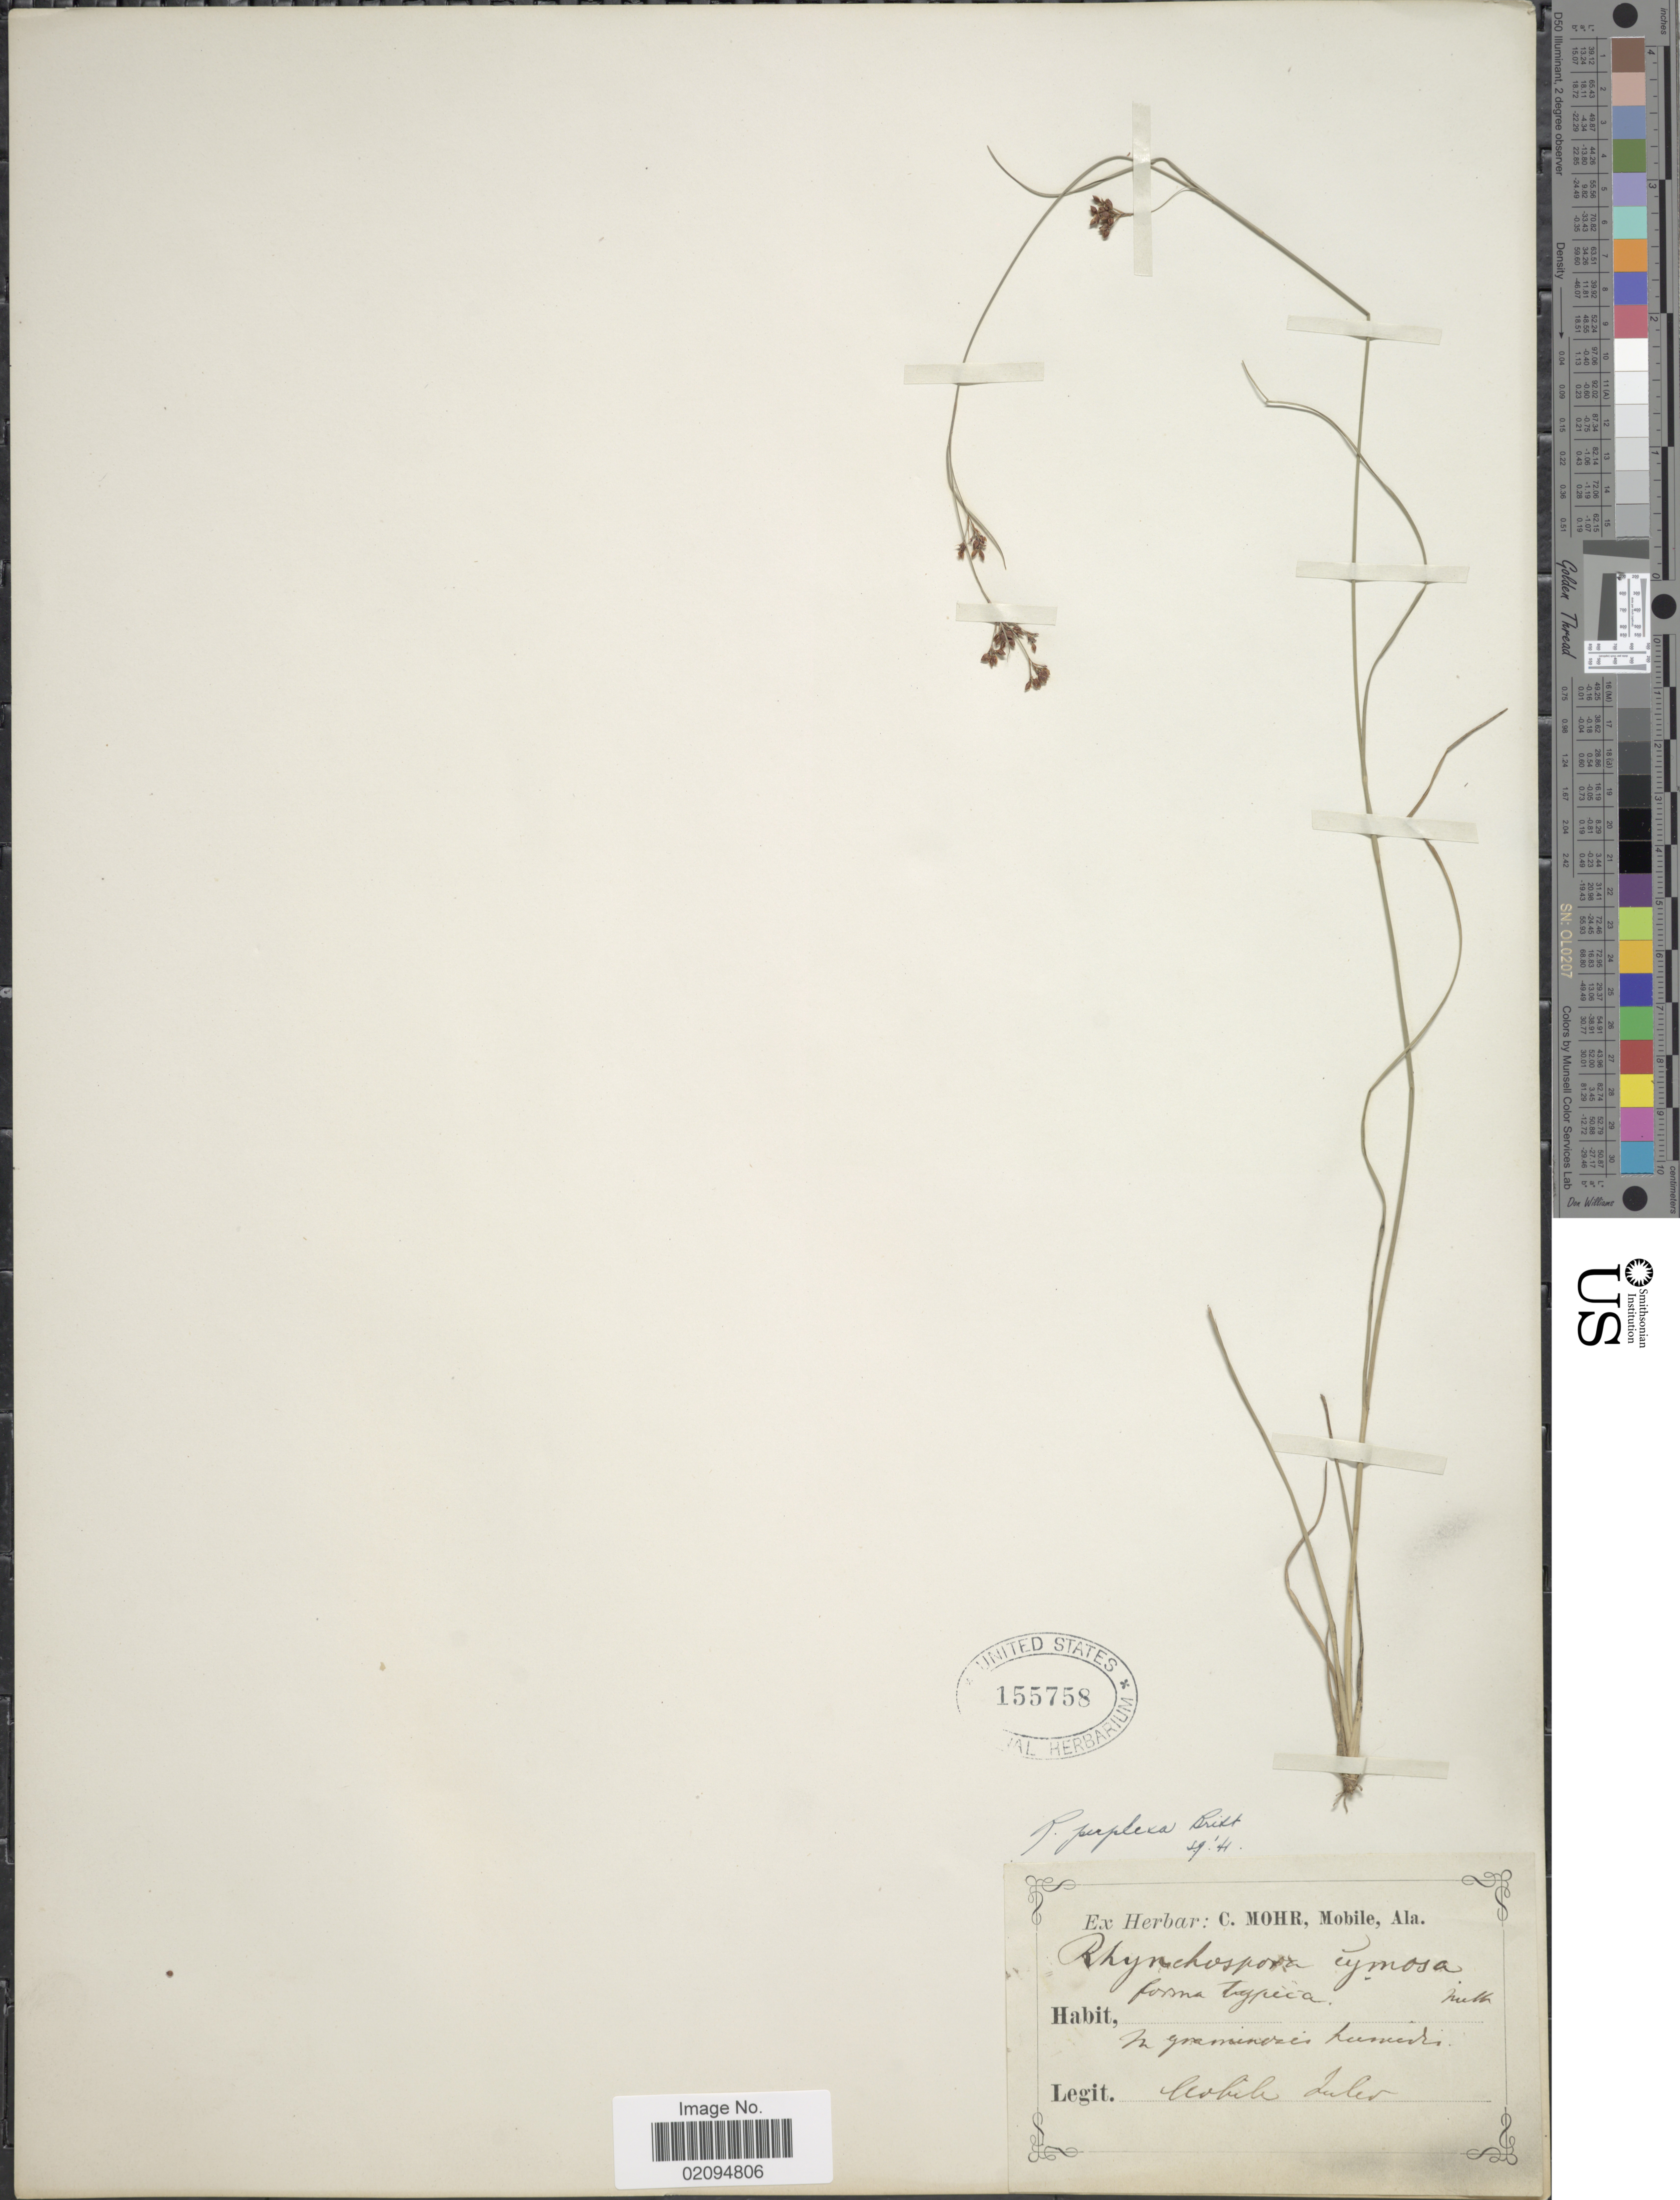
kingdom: Plantae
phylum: Tracheophyta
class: Liliopsida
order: Poales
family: Cyperaceae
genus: Rhynchospora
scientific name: Rhynchospora perplexa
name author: Britton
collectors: ex herb. C. Mohr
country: United States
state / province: Alabama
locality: Mobile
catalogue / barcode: US 155758